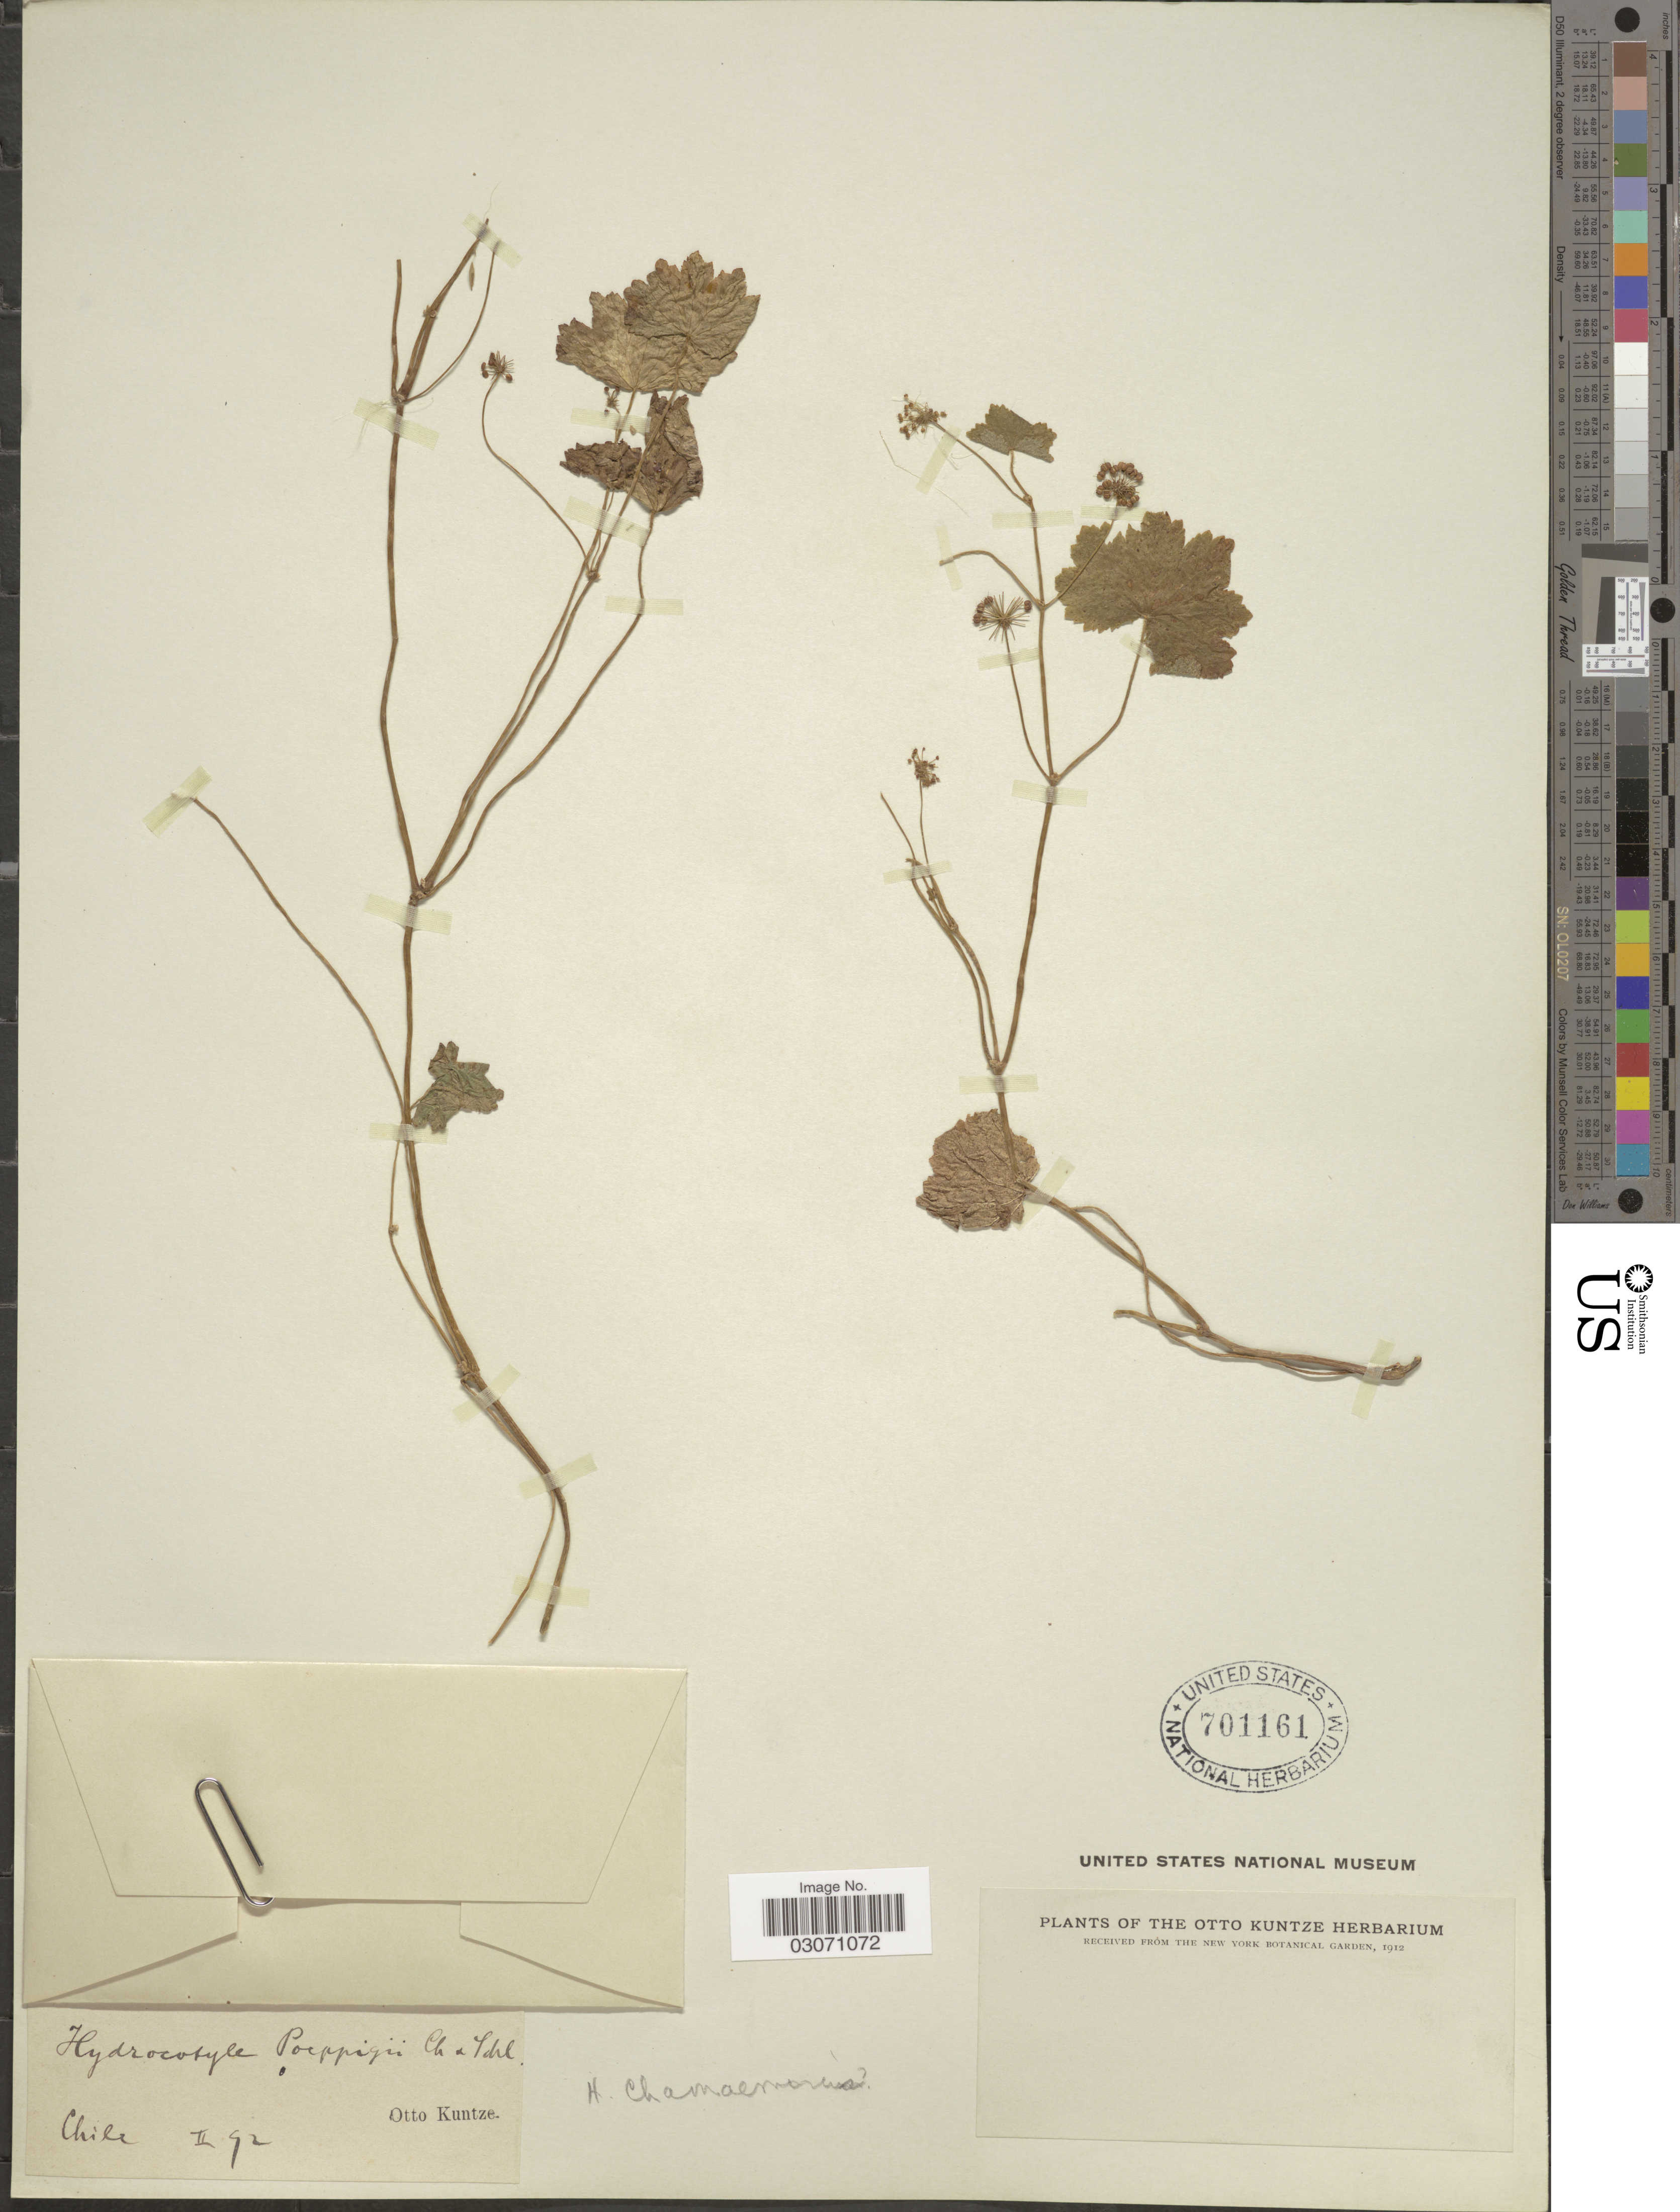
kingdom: Plantae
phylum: Tracheophyta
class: Magnoliopsida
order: Apiales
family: Araliaceae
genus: Hydrocotyle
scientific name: Hydrocotyle poeppigii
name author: DC.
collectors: C.E.O. Kuntze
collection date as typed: Transcribed d/m/y: /2/92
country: Chile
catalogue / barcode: US 701161